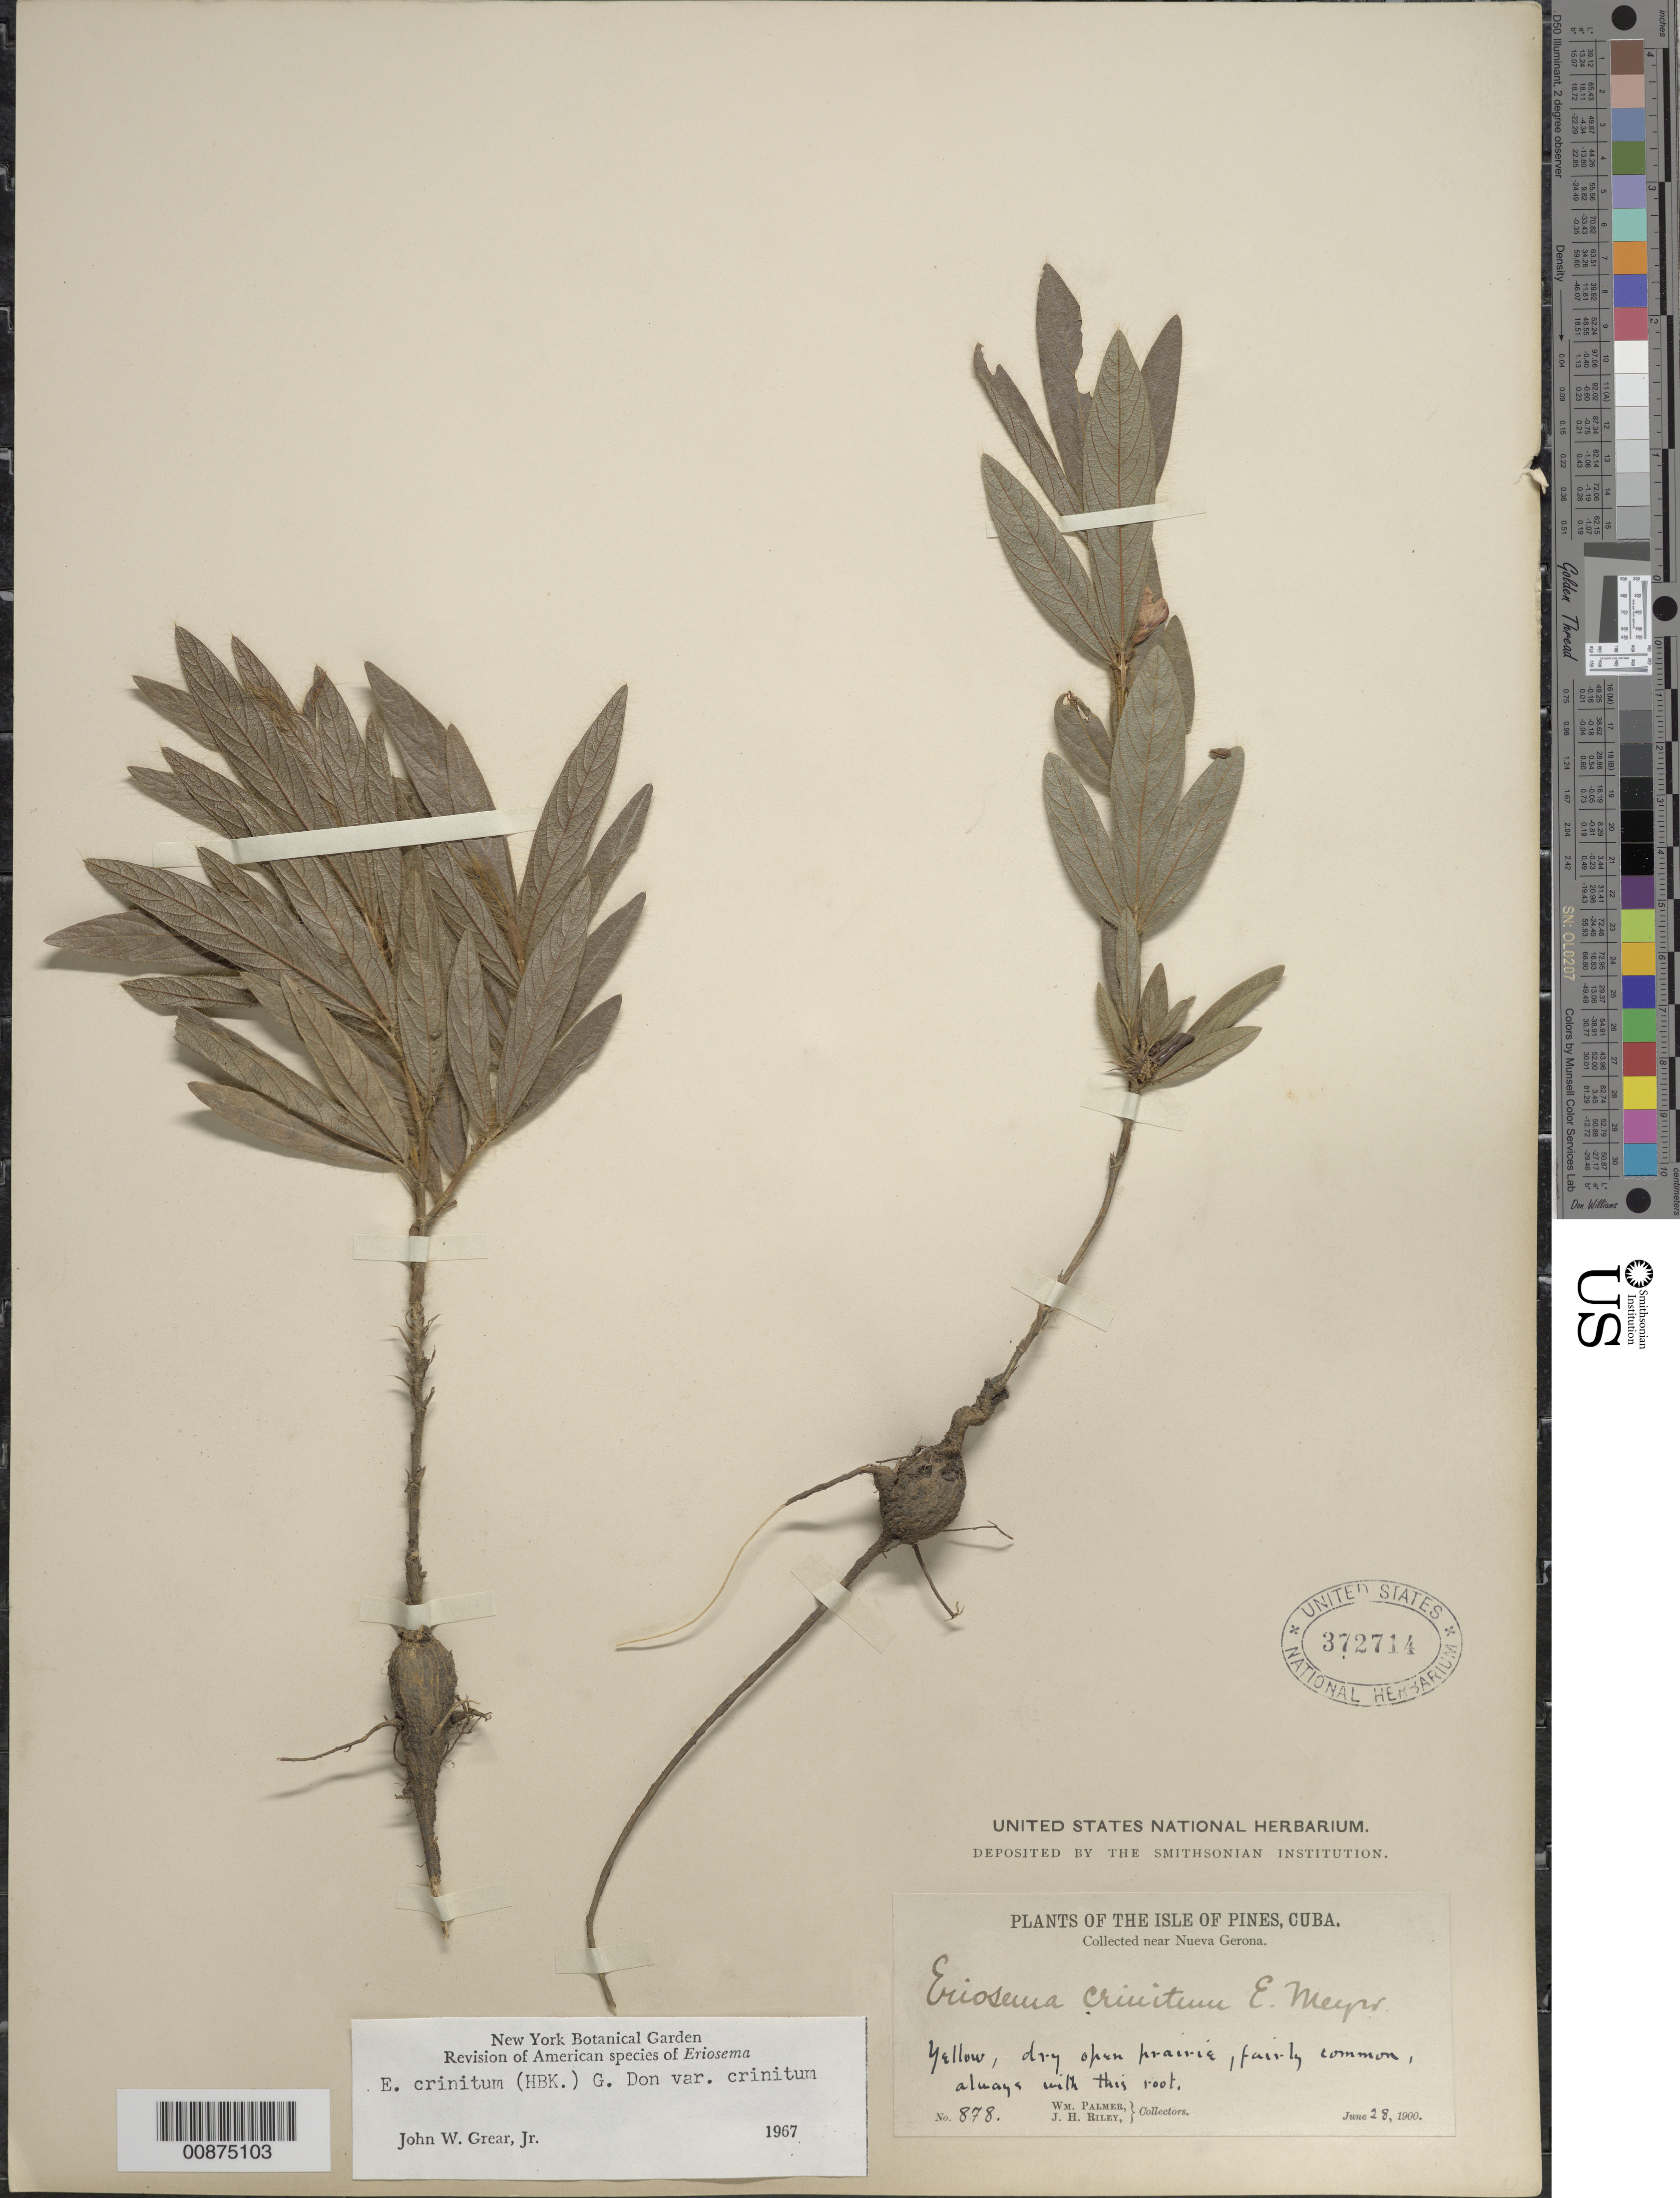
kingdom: Plantae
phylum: Tracheophyta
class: Magnoliopsida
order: Fabales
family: Fabaceae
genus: Eriosema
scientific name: Eriosema crinitum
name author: (Kunth) G. Don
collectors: W. Palmer & J. H. Riley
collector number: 878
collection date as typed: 28 Jun 1900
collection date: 1900-06-28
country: Cuba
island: Isla de la Juventud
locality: Isle of Pines Near Nueva Gerona, Dry forest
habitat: Dry open prairie.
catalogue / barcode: US 372714